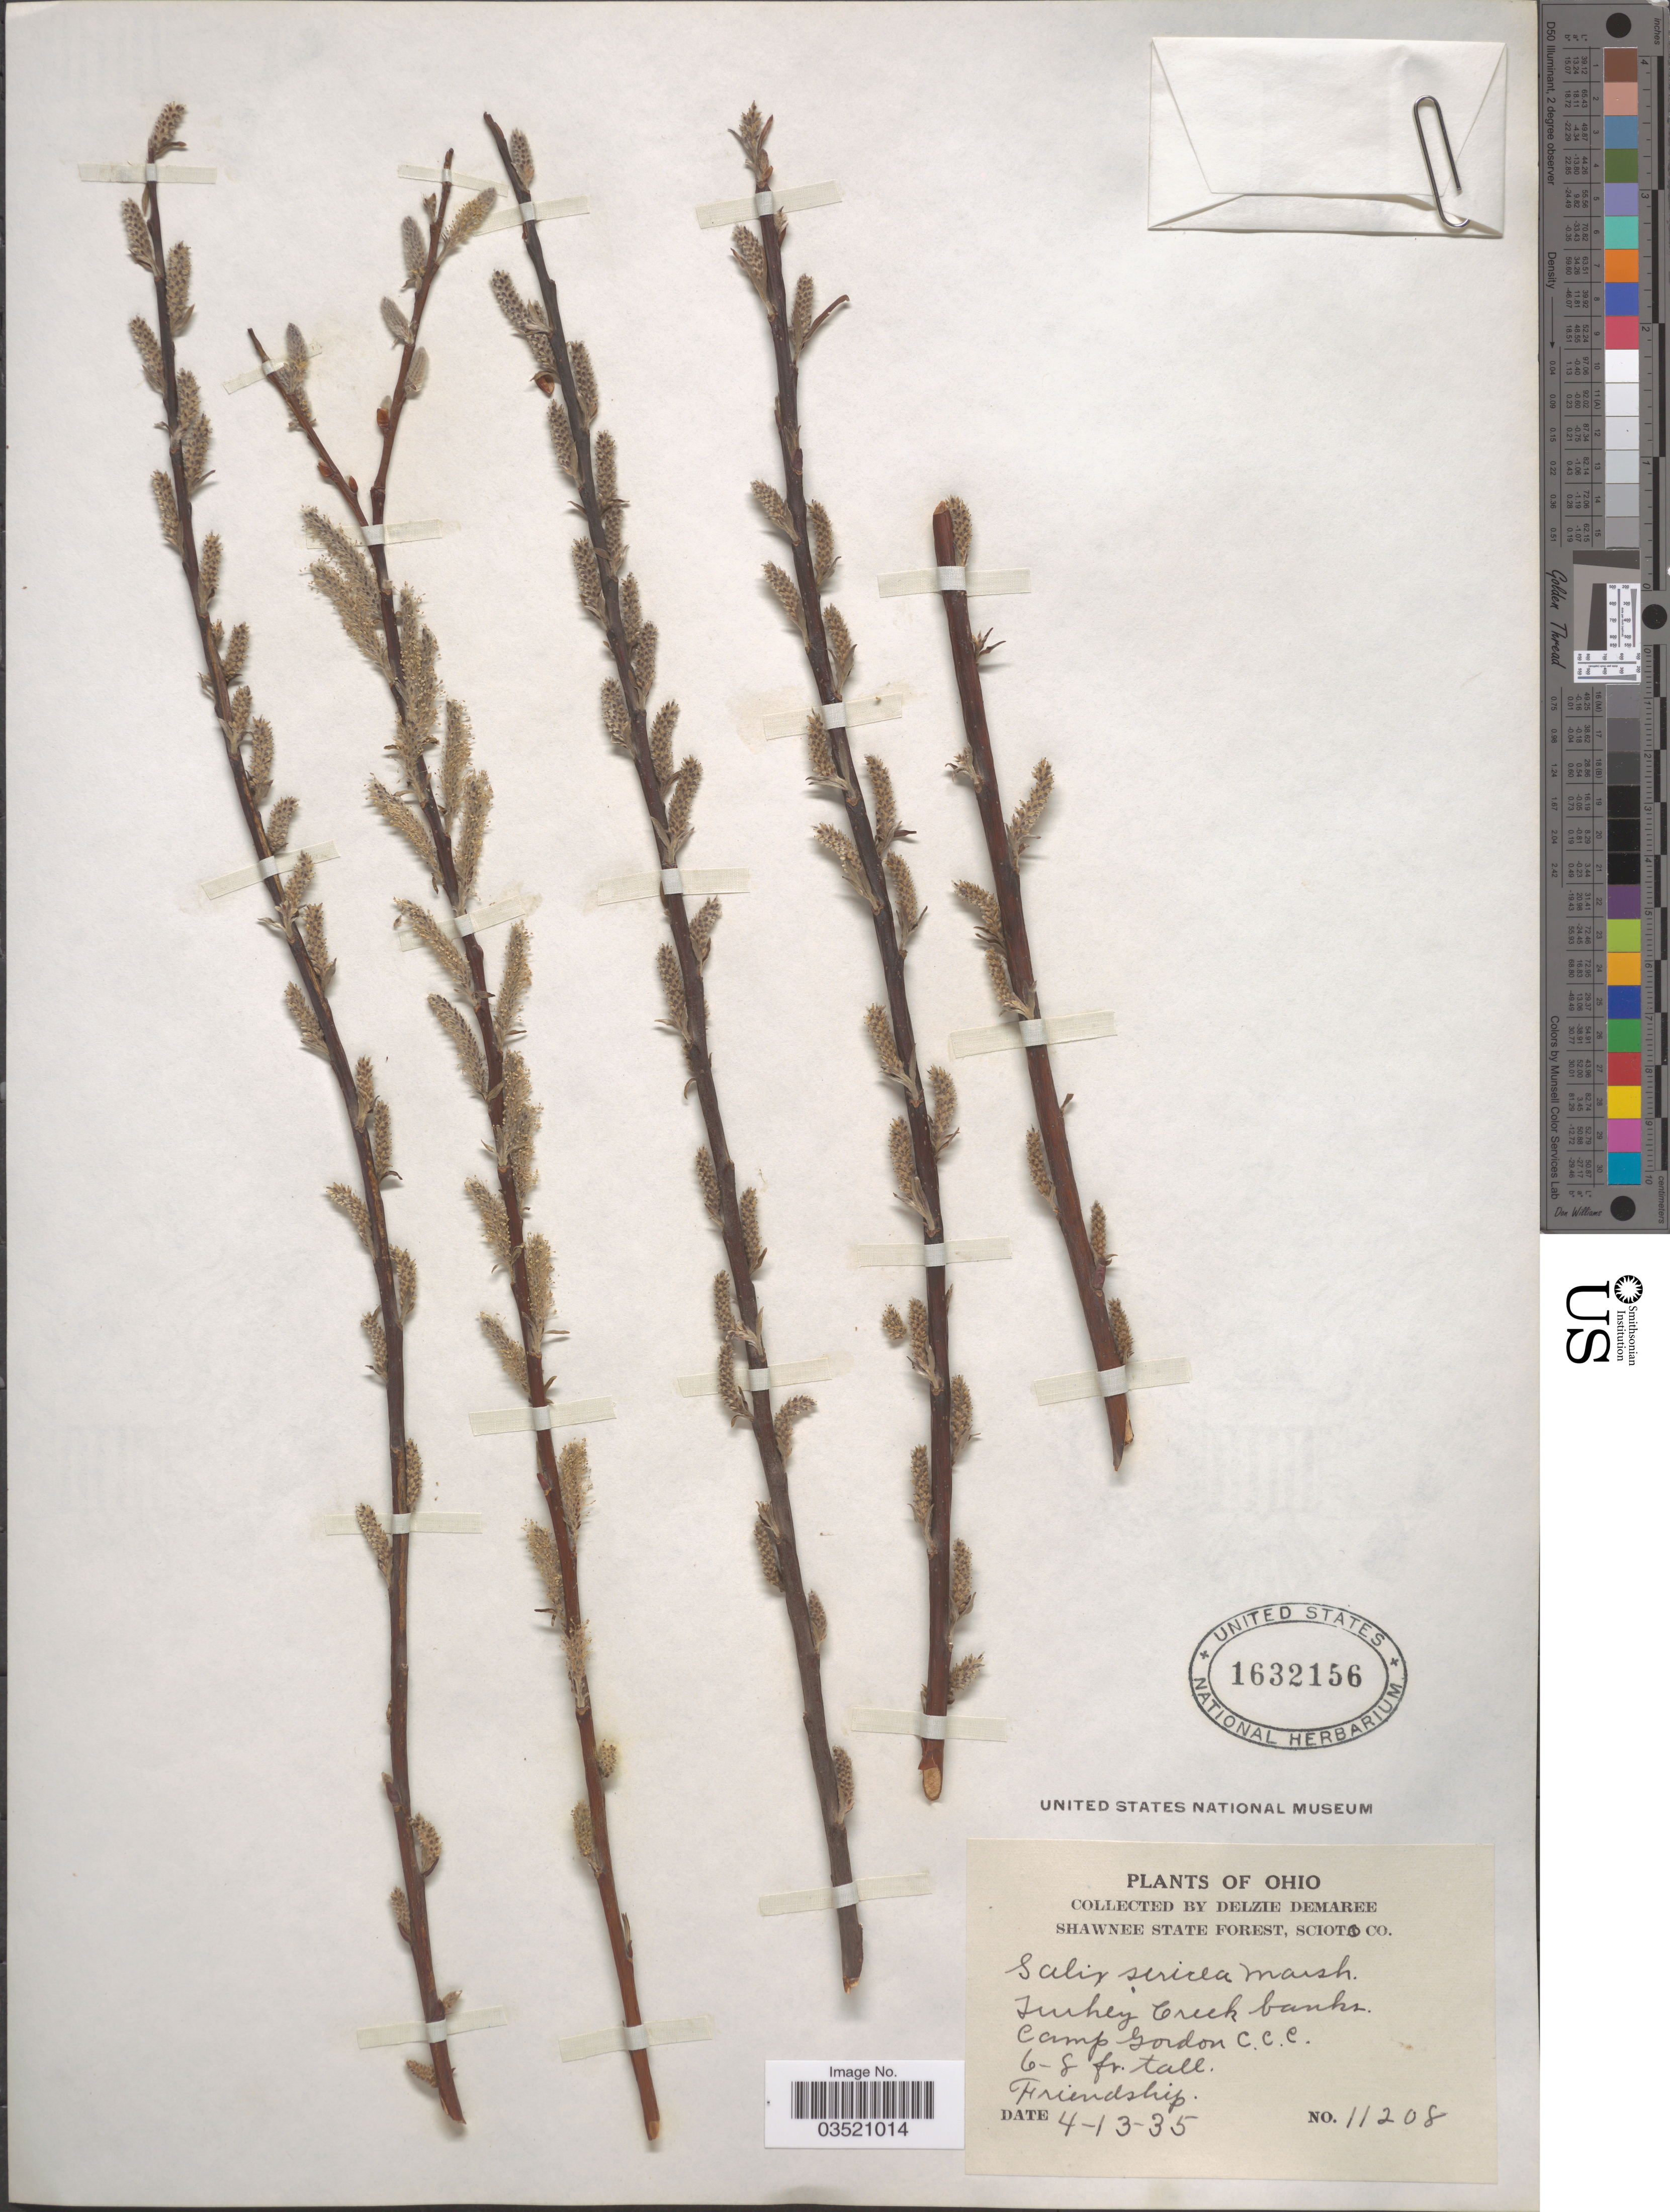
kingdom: Plantae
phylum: Tracheophyta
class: Magnoliopsida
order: Malpighiales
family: Salicaceae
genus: Salix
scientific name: Salix sericea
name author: Marshall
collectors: D. Demaree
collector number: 11208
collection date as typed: Transcribed d/m/y: 13/4/35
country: United States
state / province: Ohio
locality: Shawnee State Forest, Scioto Co. Turkey Creek banks. Camp Gordon C.C.C. Friendship.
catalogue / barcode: US 1632156